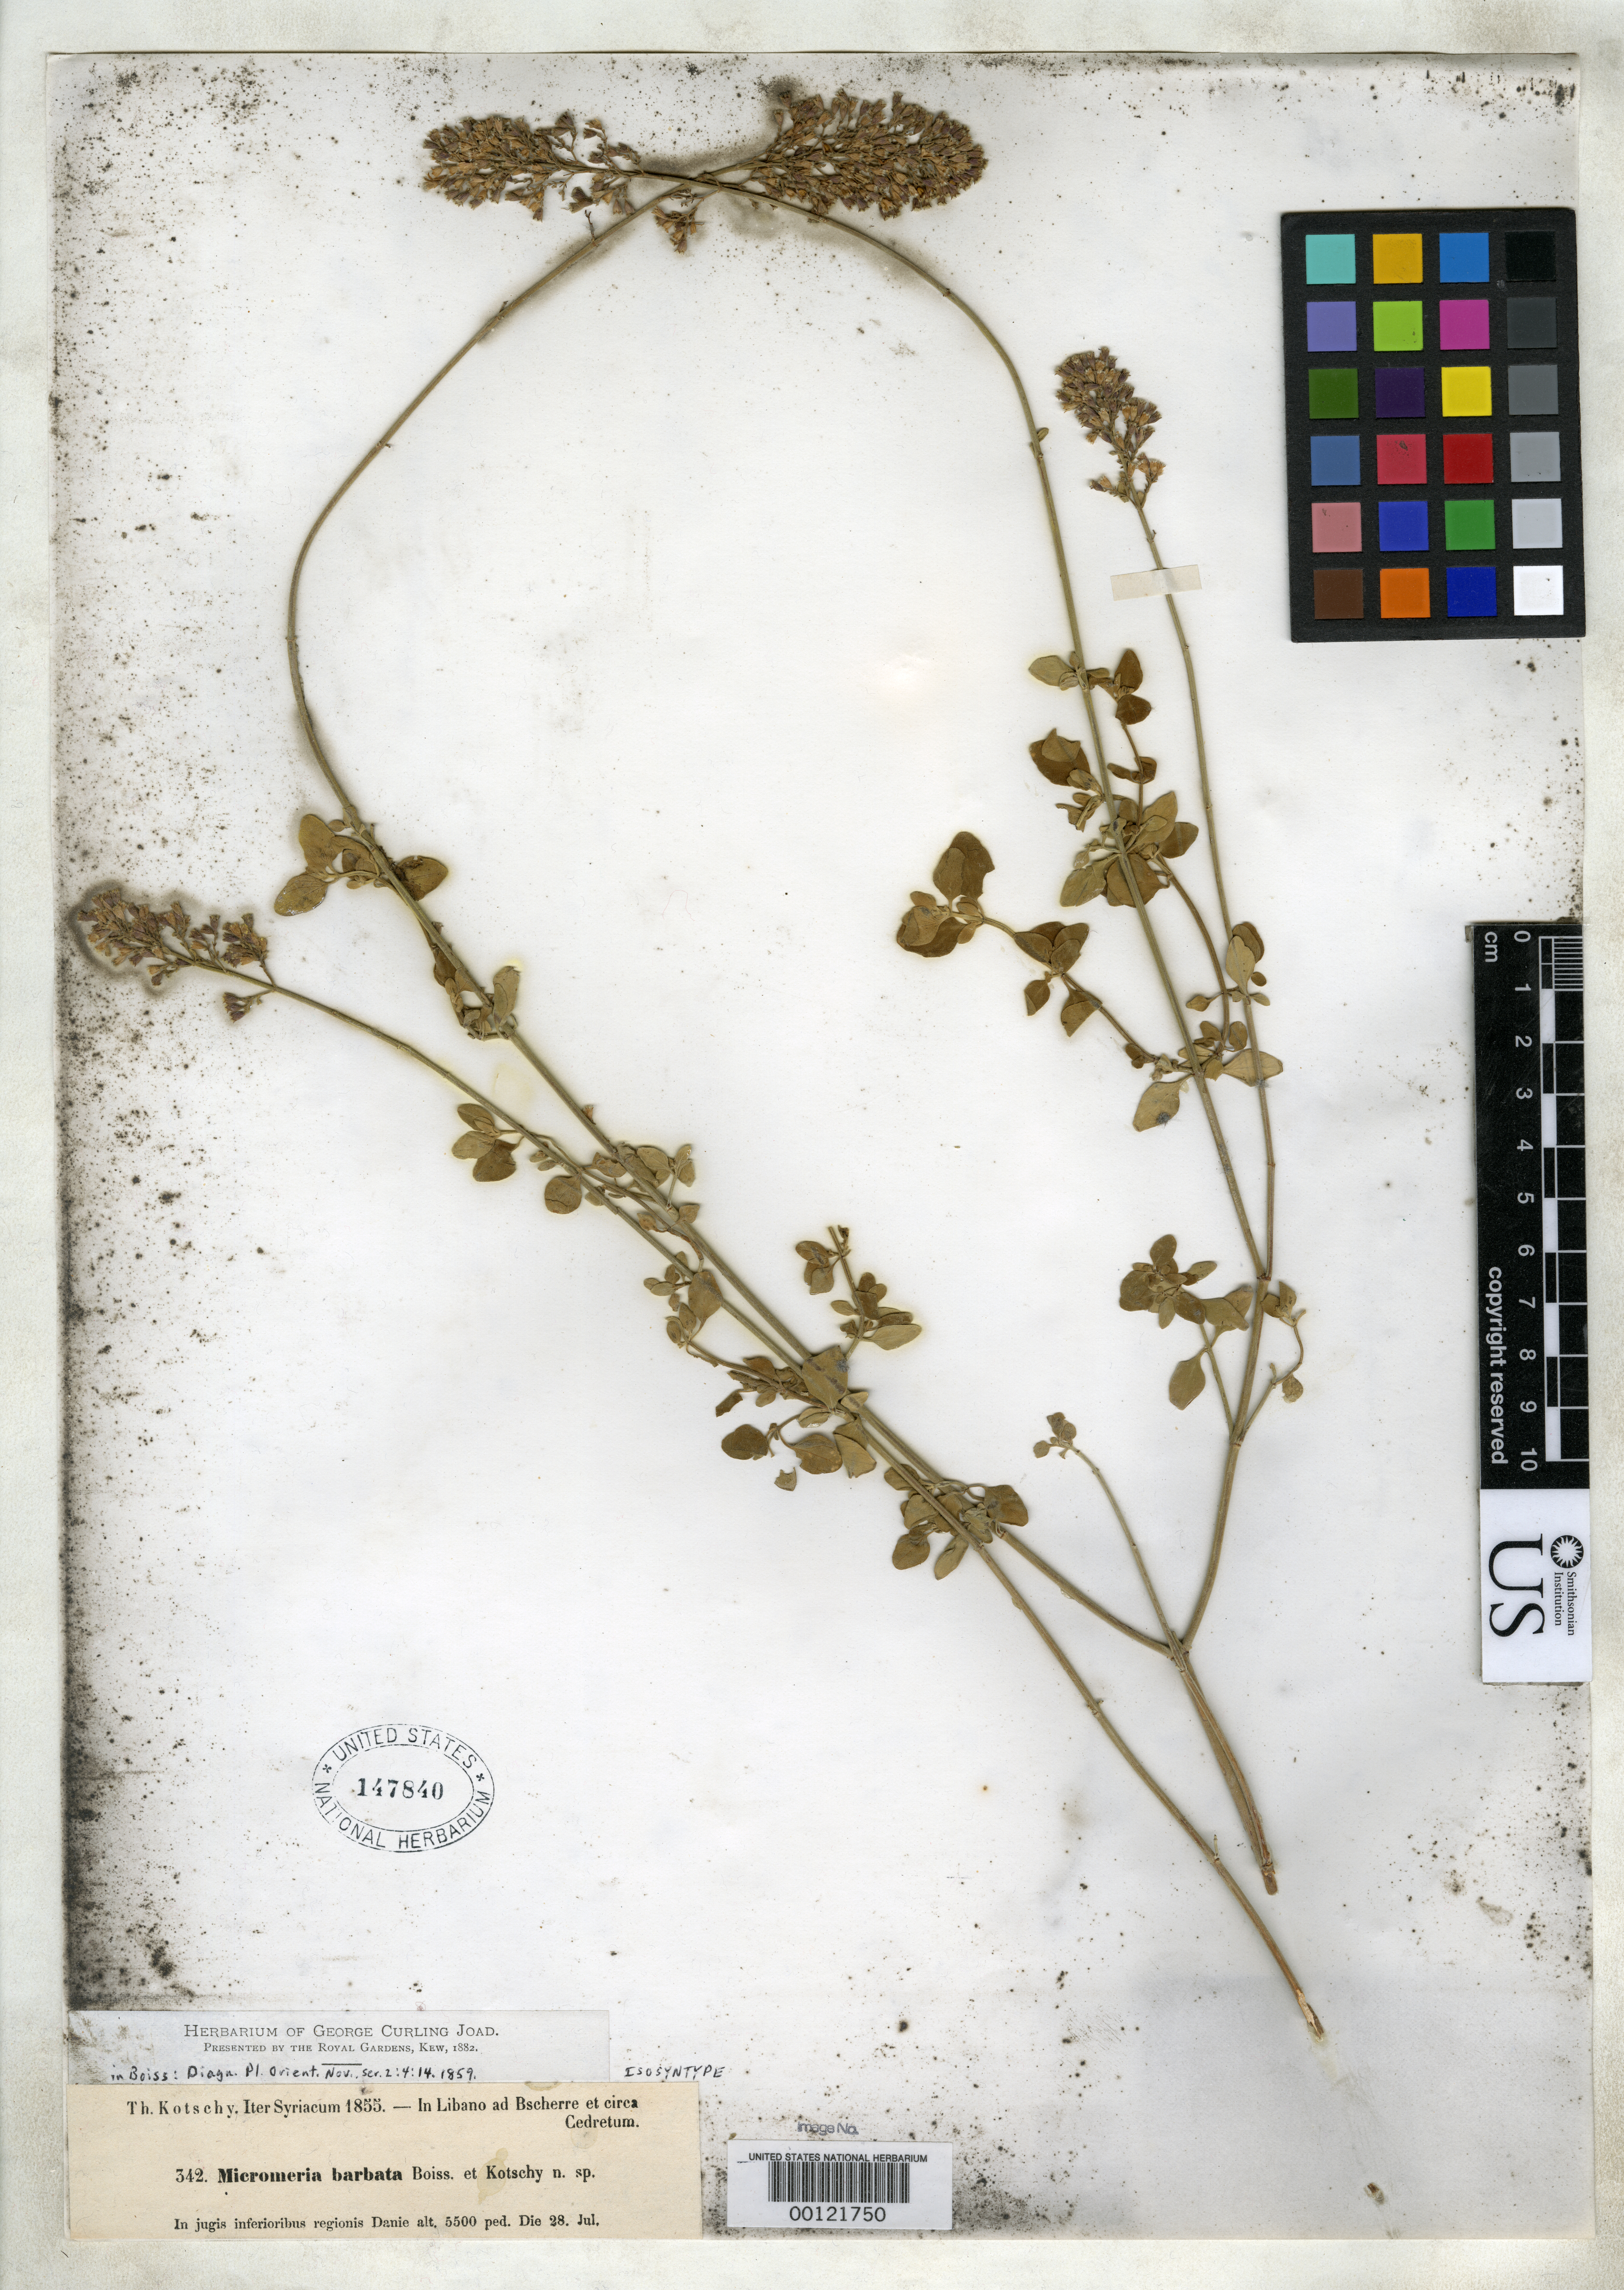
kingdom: Plantae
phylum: Tracheophyta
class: Magnoliopsida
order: Lamiales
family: Lamiaceae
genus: Micromeria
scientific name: Micromeria barbata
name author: Boiss. & Kotschy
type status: Isosyntype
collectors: K. G. Kotschy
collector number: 342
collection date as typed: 28 Jul 1855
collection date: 1855-07-28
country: Syria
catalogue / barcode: US 147840